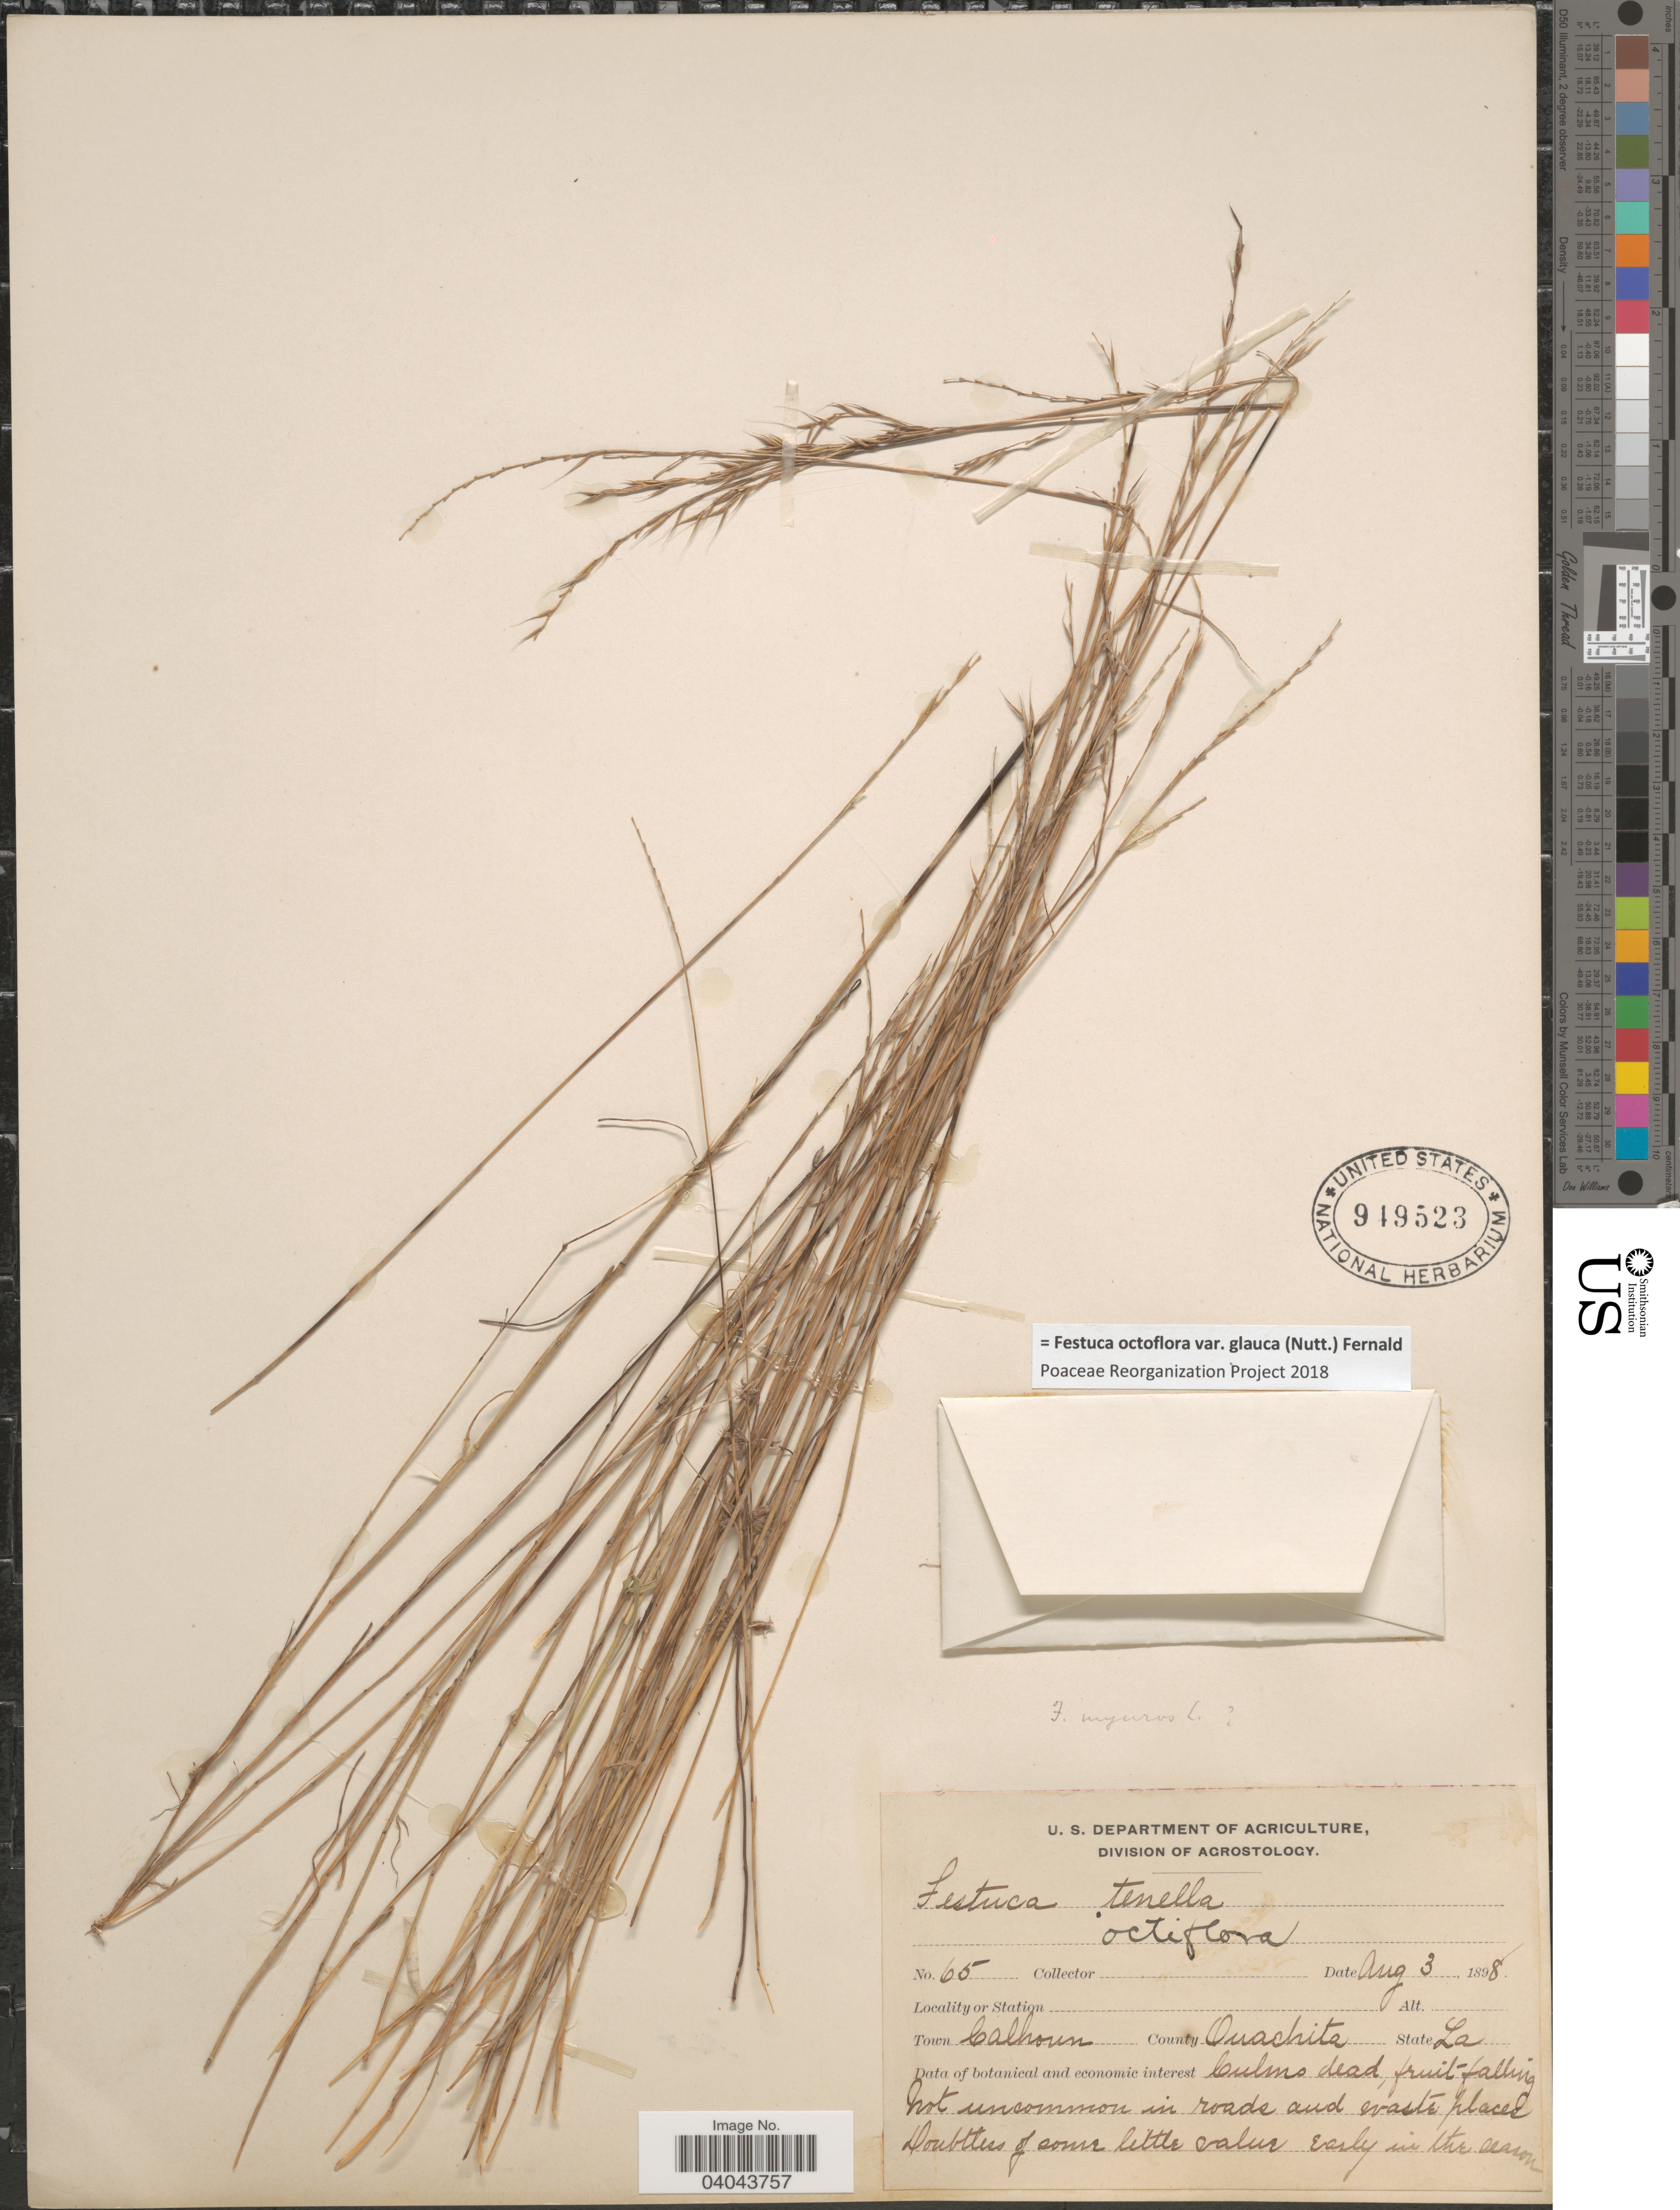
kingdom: Plantae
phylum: Tracheophyta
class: Liliopsida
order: Poales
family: Poaceae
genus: Festuca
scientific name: Festuca octoflora var. glauca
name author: (Nutt.) Fernald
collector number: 65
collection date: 1898-08-03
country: United States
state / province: Louisiana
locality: Town Calhoun. County Ouachita.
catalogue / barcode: US 949523